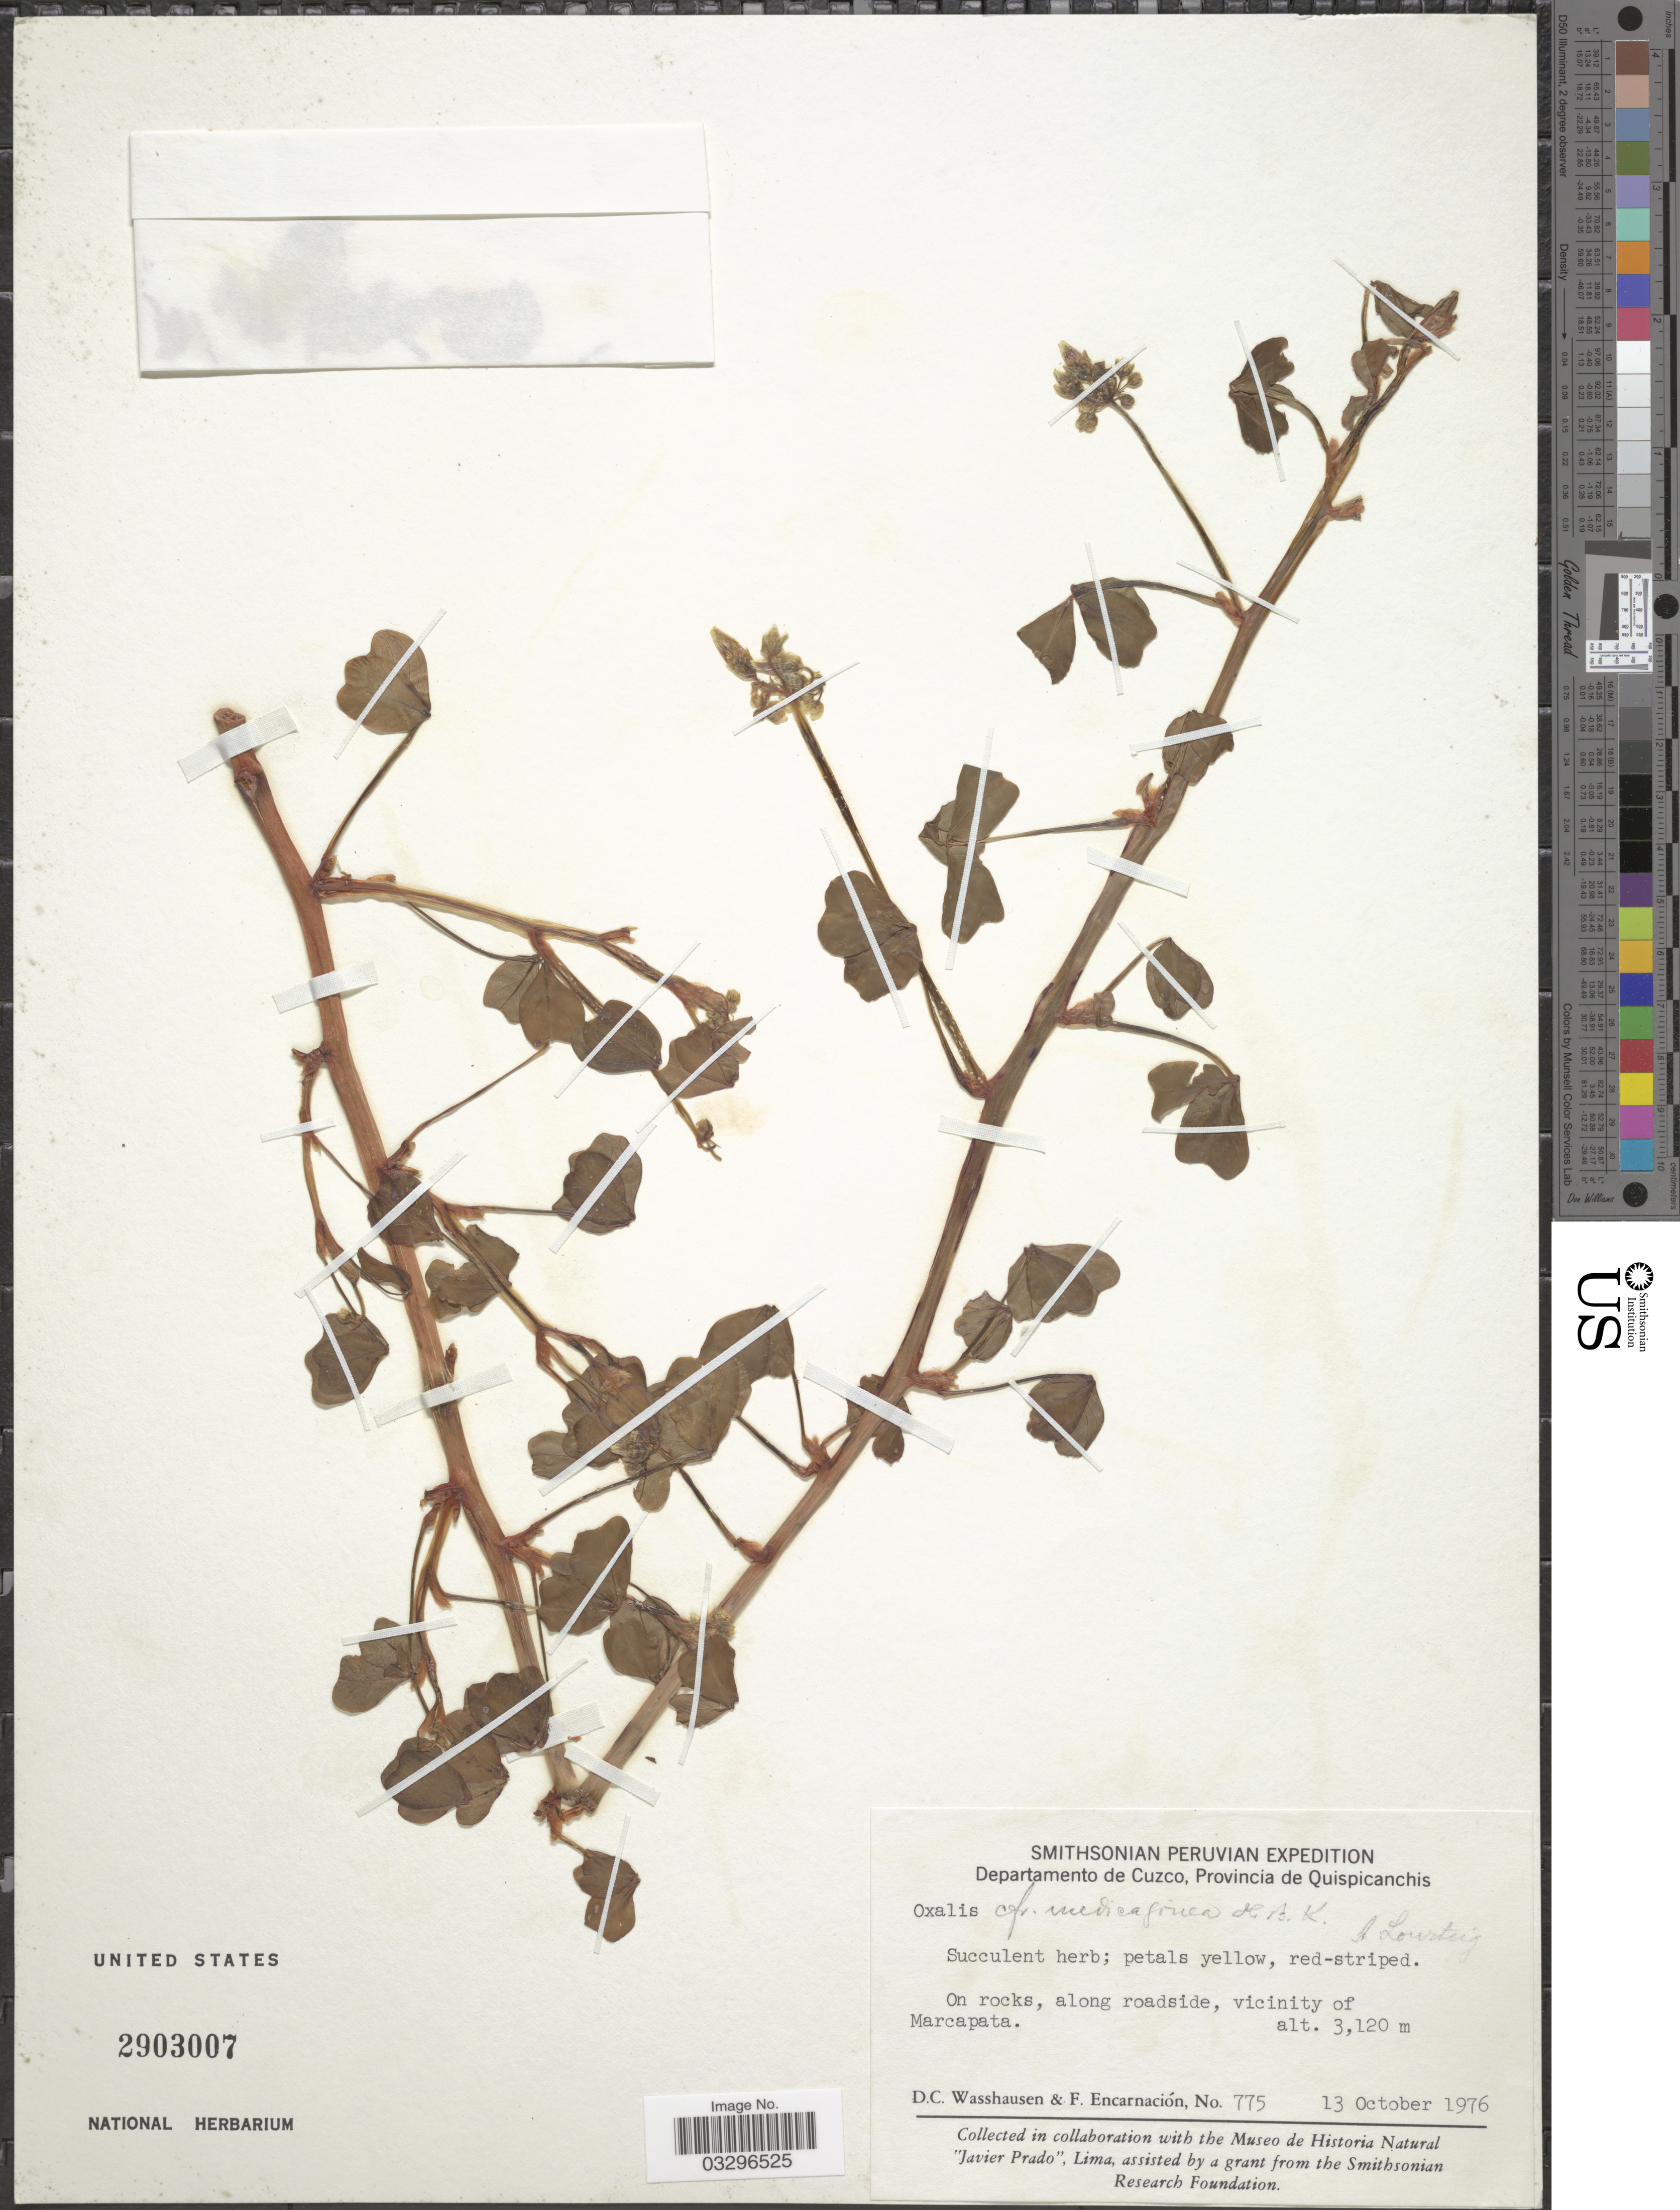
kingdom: Plantae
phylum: Tracheophyta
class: Magnoliopsida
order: Oxalidales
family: Oxalidaceae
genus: Oxalis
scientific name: Oxalis sp.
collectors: D. C. Wasshausen & F. Encarnación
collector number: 775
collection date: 1976-10-13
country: Peru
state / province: Cusco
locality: Departamento de Cuzco, Provincia de Quispicanchis. Vicinity of Marcapata.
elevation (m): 3120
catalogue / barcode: US 2903007